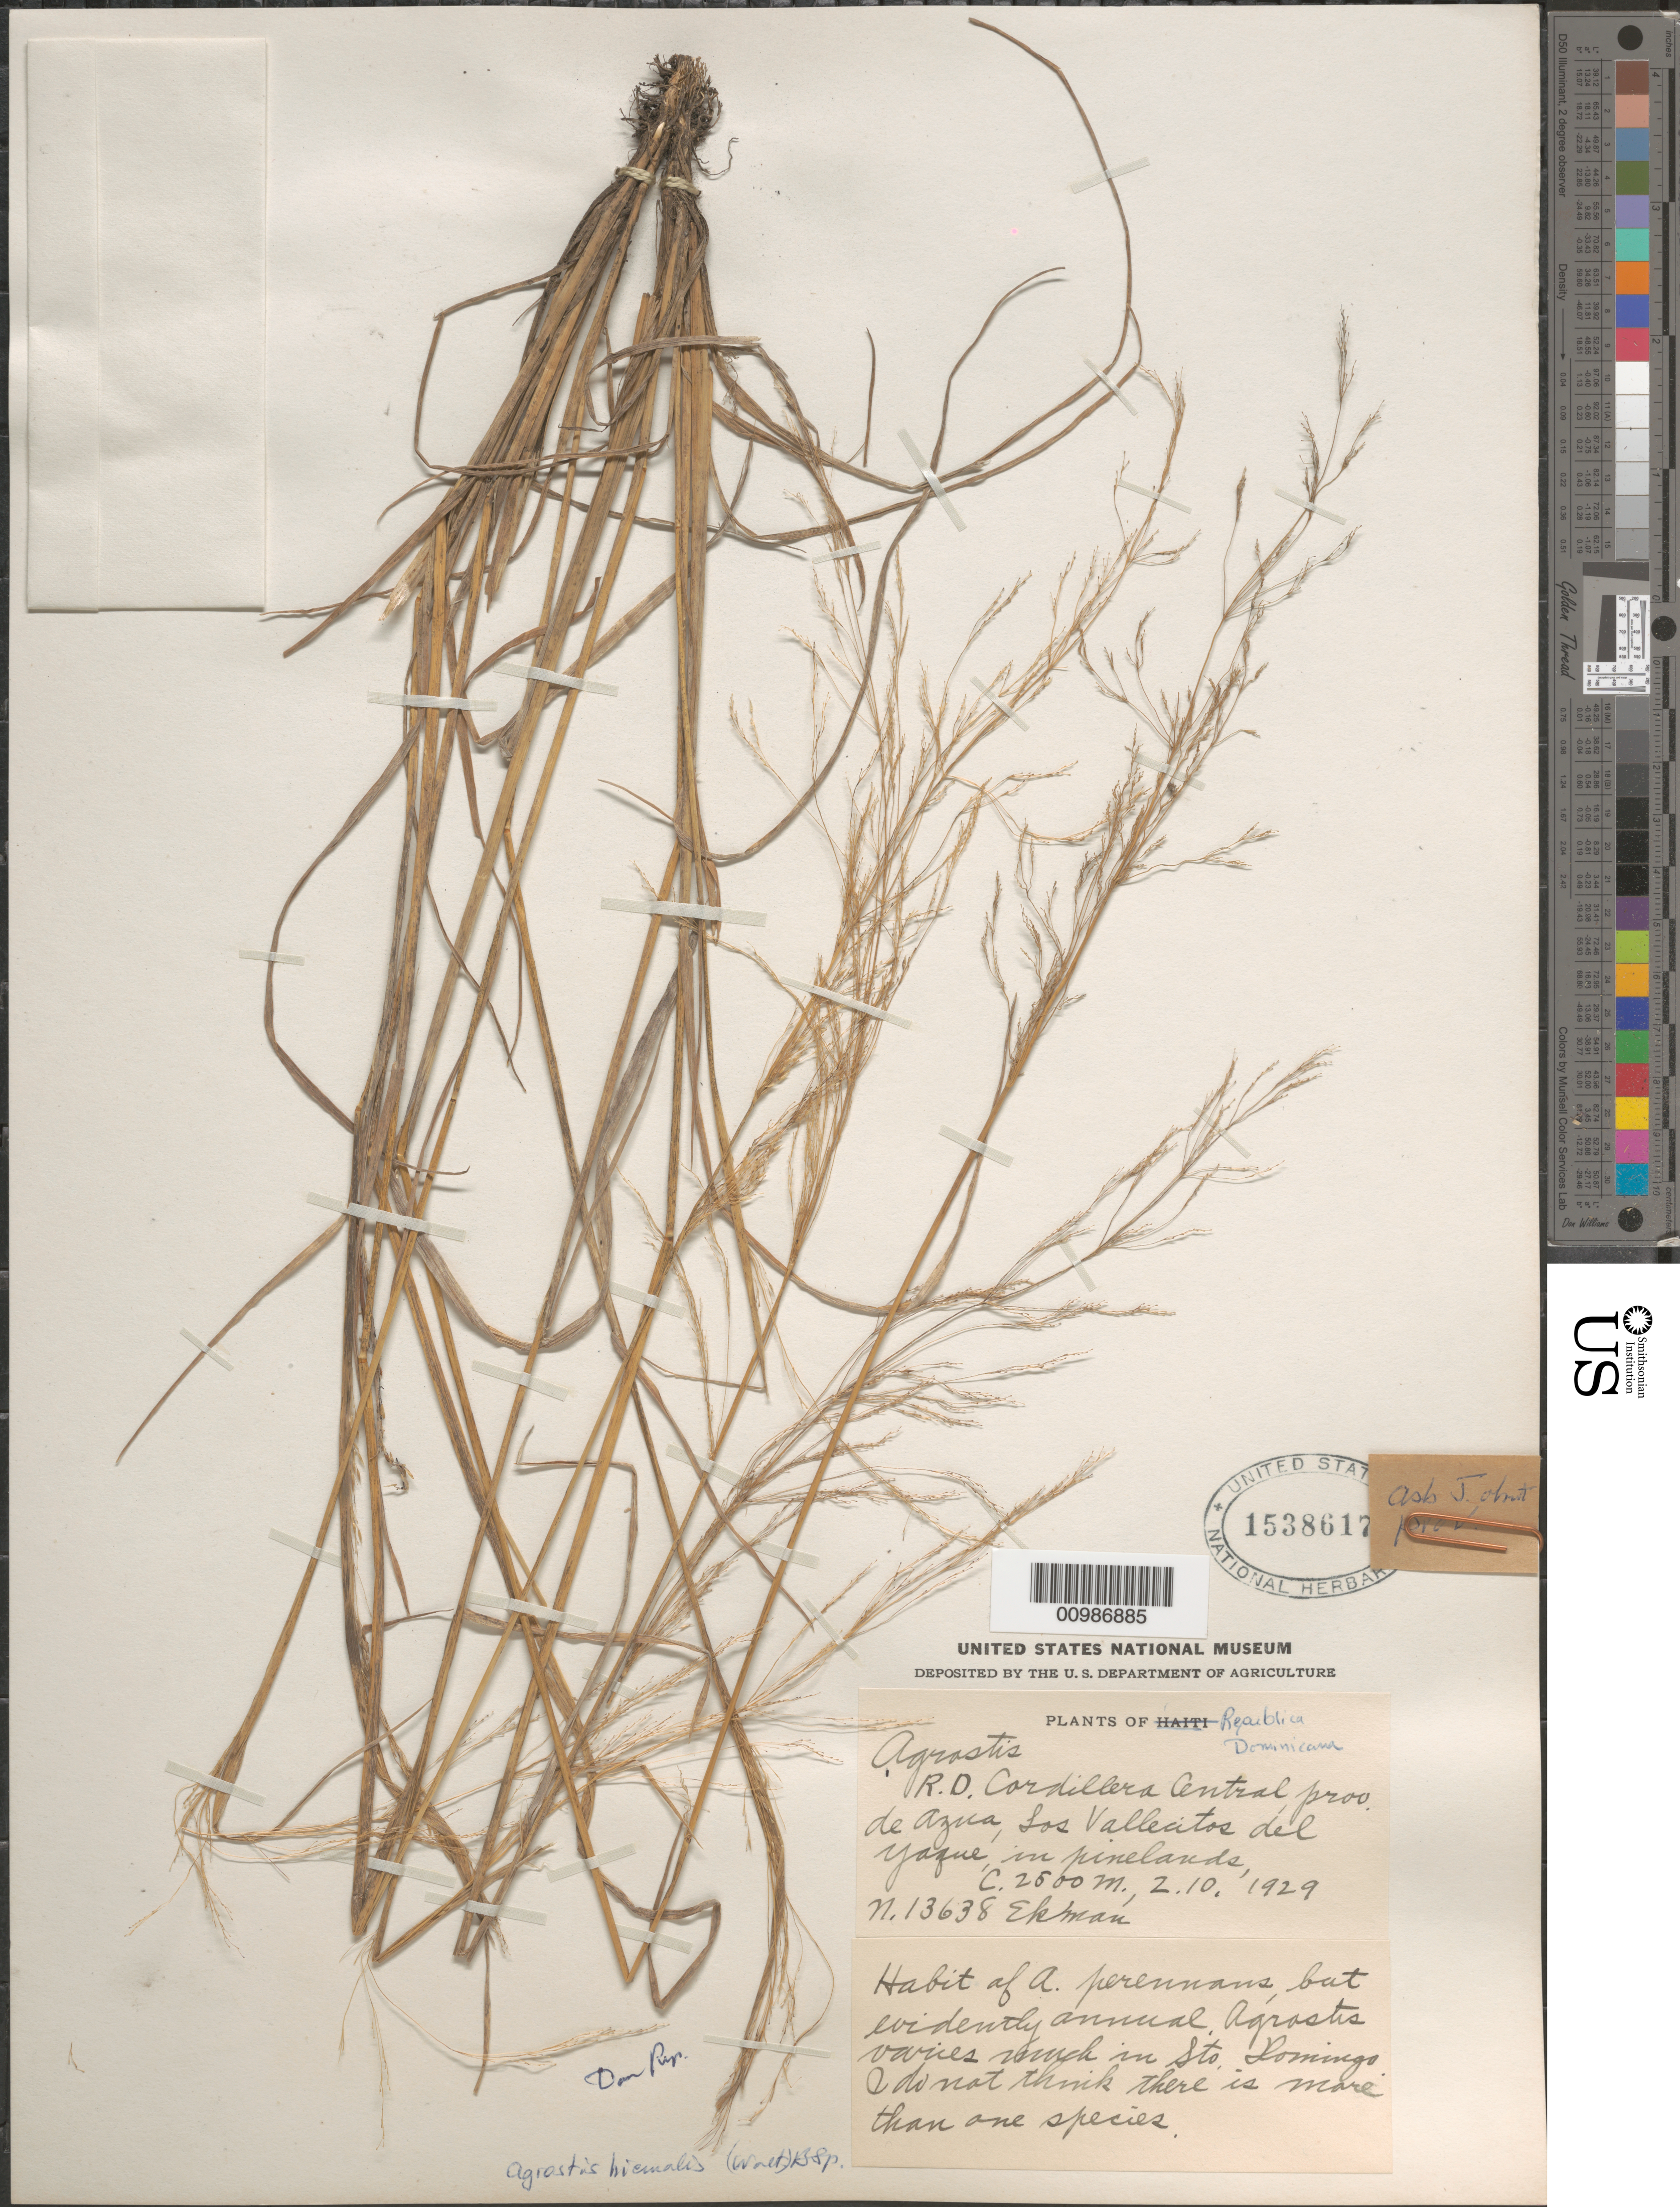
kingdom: Plantae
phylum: Tracheophyta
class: Liliopsida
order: Poales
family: Poaceae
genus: Agrostis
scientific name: Agrostis hyemalis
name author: (Walter) Britton et al.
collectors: E. L. Ekman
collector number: H 13638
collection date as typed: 10 Feb 1929 or 02 Oct 1929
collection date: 1929-02-10 or 1929-10-02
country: Dominican Republic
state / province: Azua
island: Hispaniola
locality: Cordillera Central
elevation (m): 2500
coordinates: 0 N, 0 E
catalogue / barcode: US 1538617